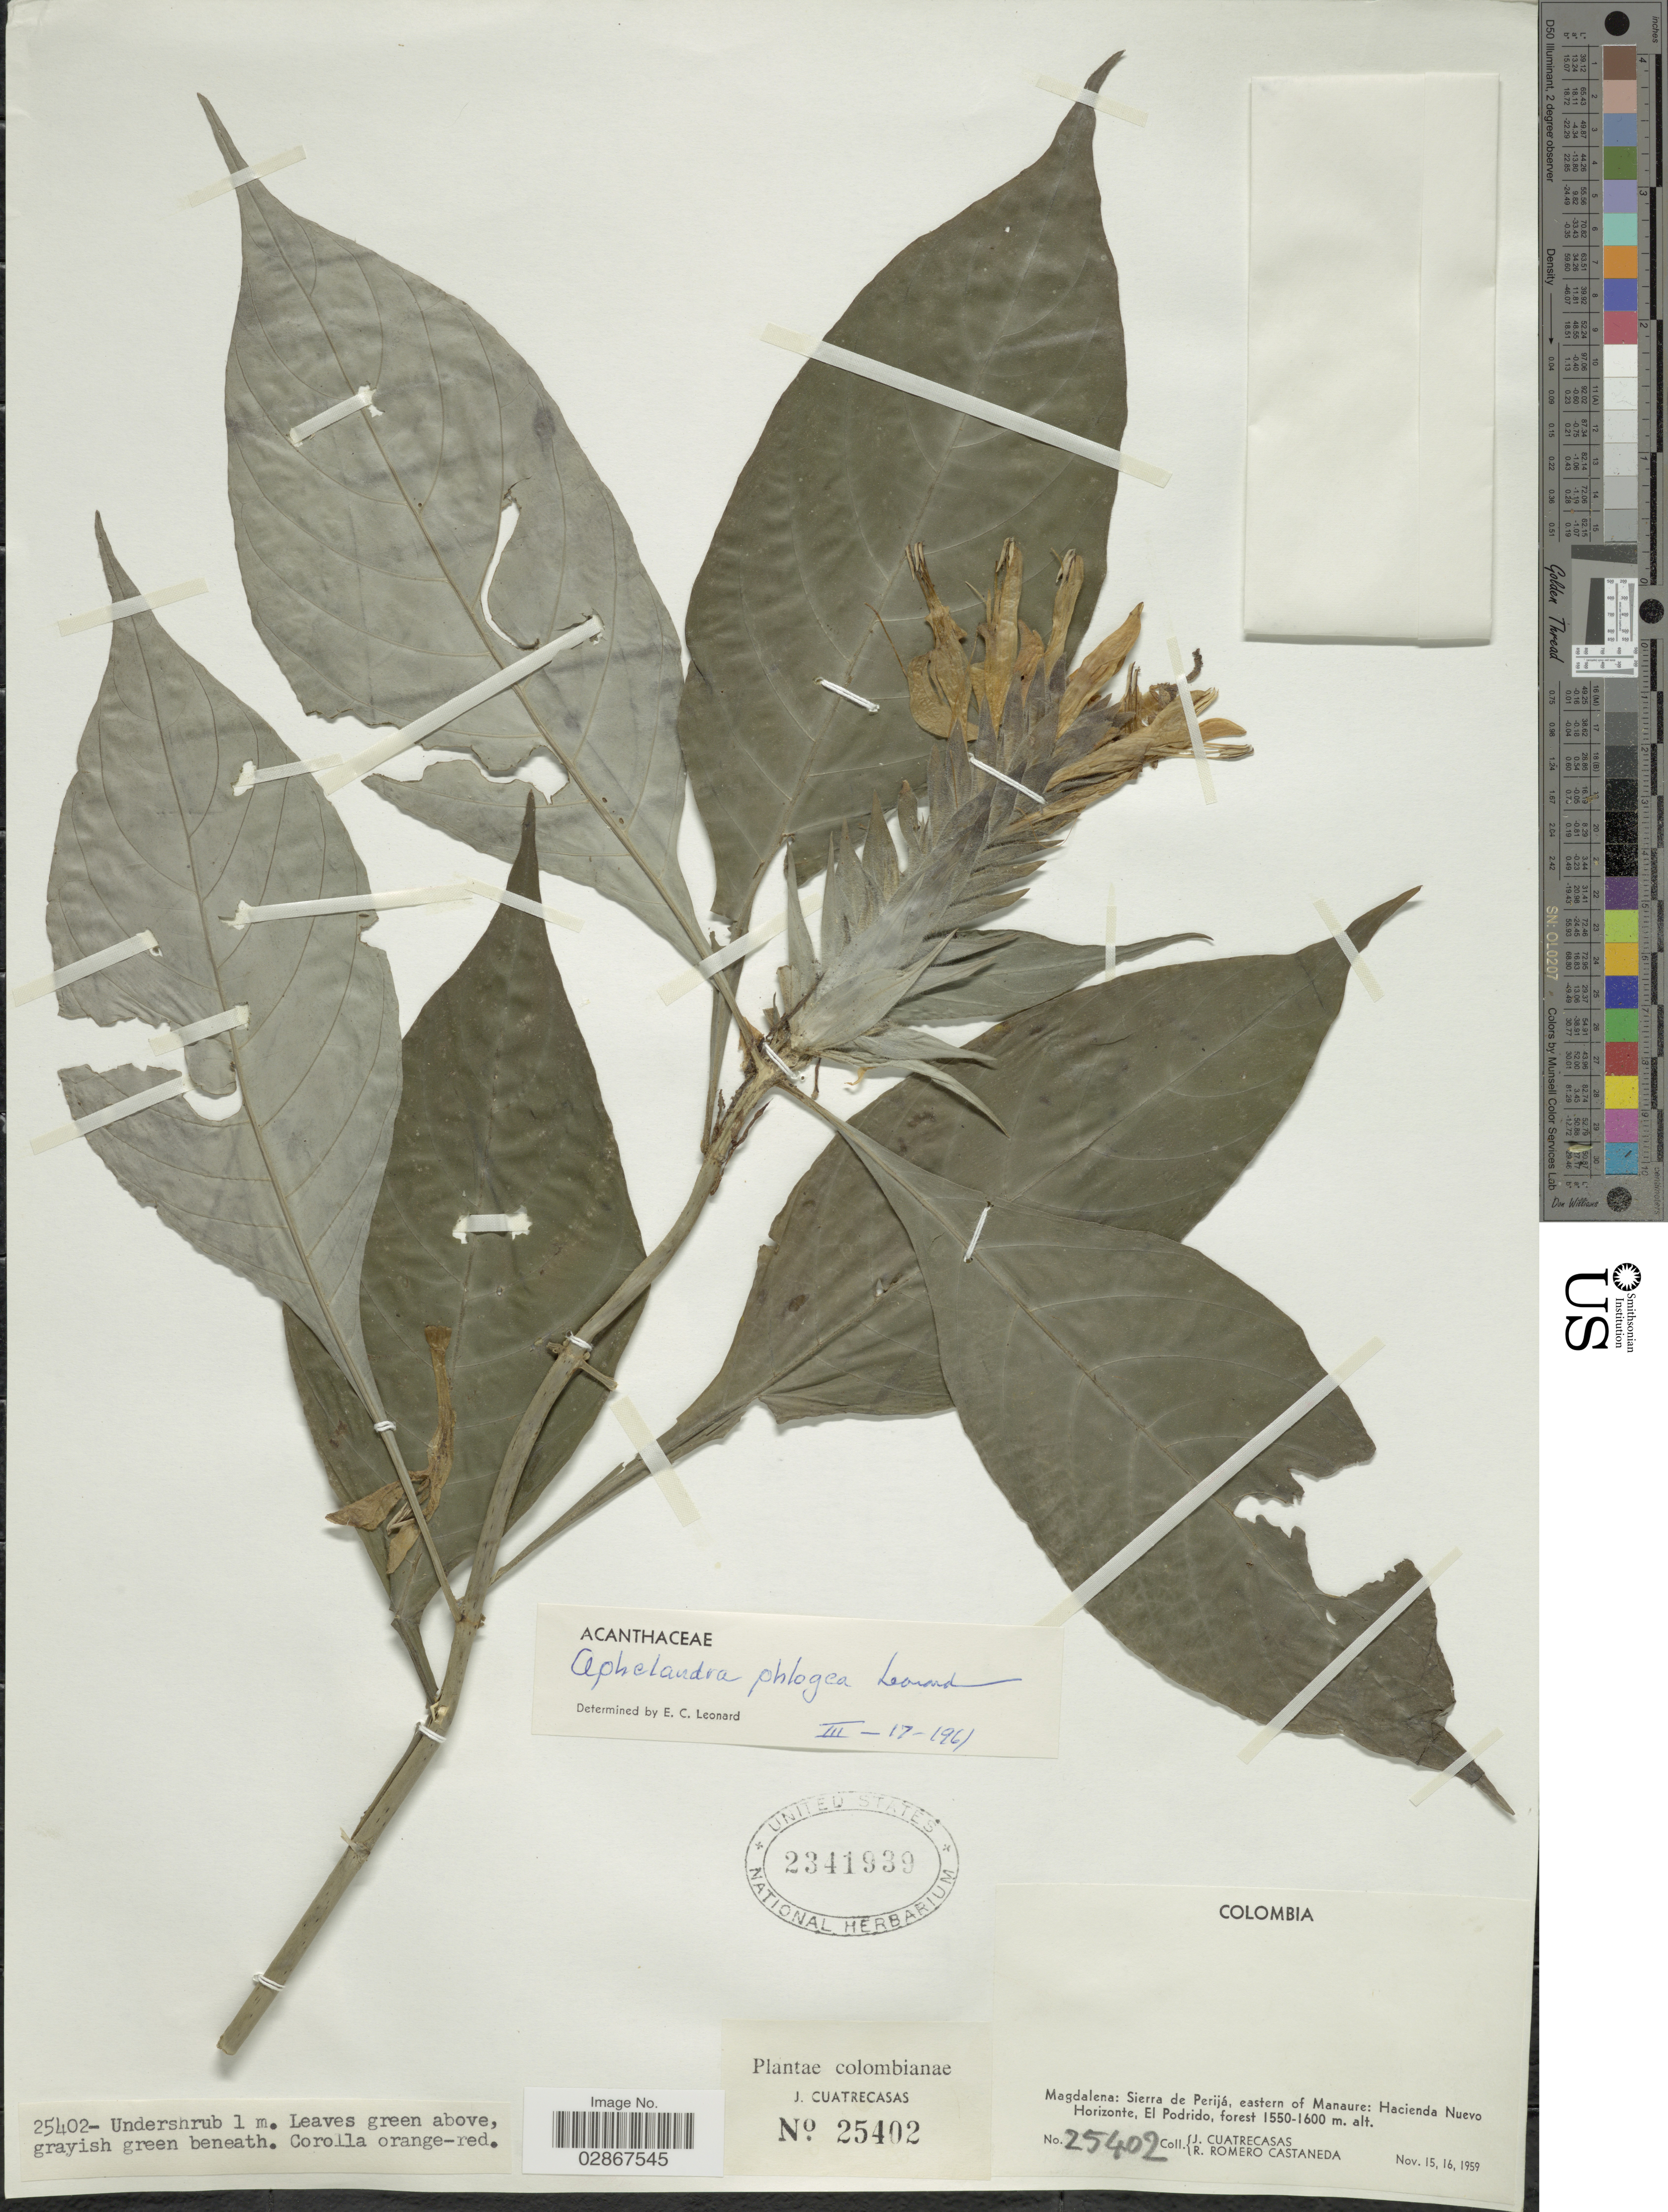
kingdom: Plantae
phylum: Tracheophyta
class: Magnoliopsida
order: Lamiales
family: Acanthaceae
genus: Aphelandra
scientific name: Aphelandra phlogea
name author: Leonard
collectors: J. Cuatrecasas & R. Romero Castañeda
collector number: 25402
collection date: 1959-11-15/1959-11-16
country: Colombia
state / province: Magdalena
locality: Sierra de Perijá, eastern of Manaure: Hacienda Nuevo Horizonte, El Podrido.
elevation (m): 1550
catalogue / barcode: US 2341939